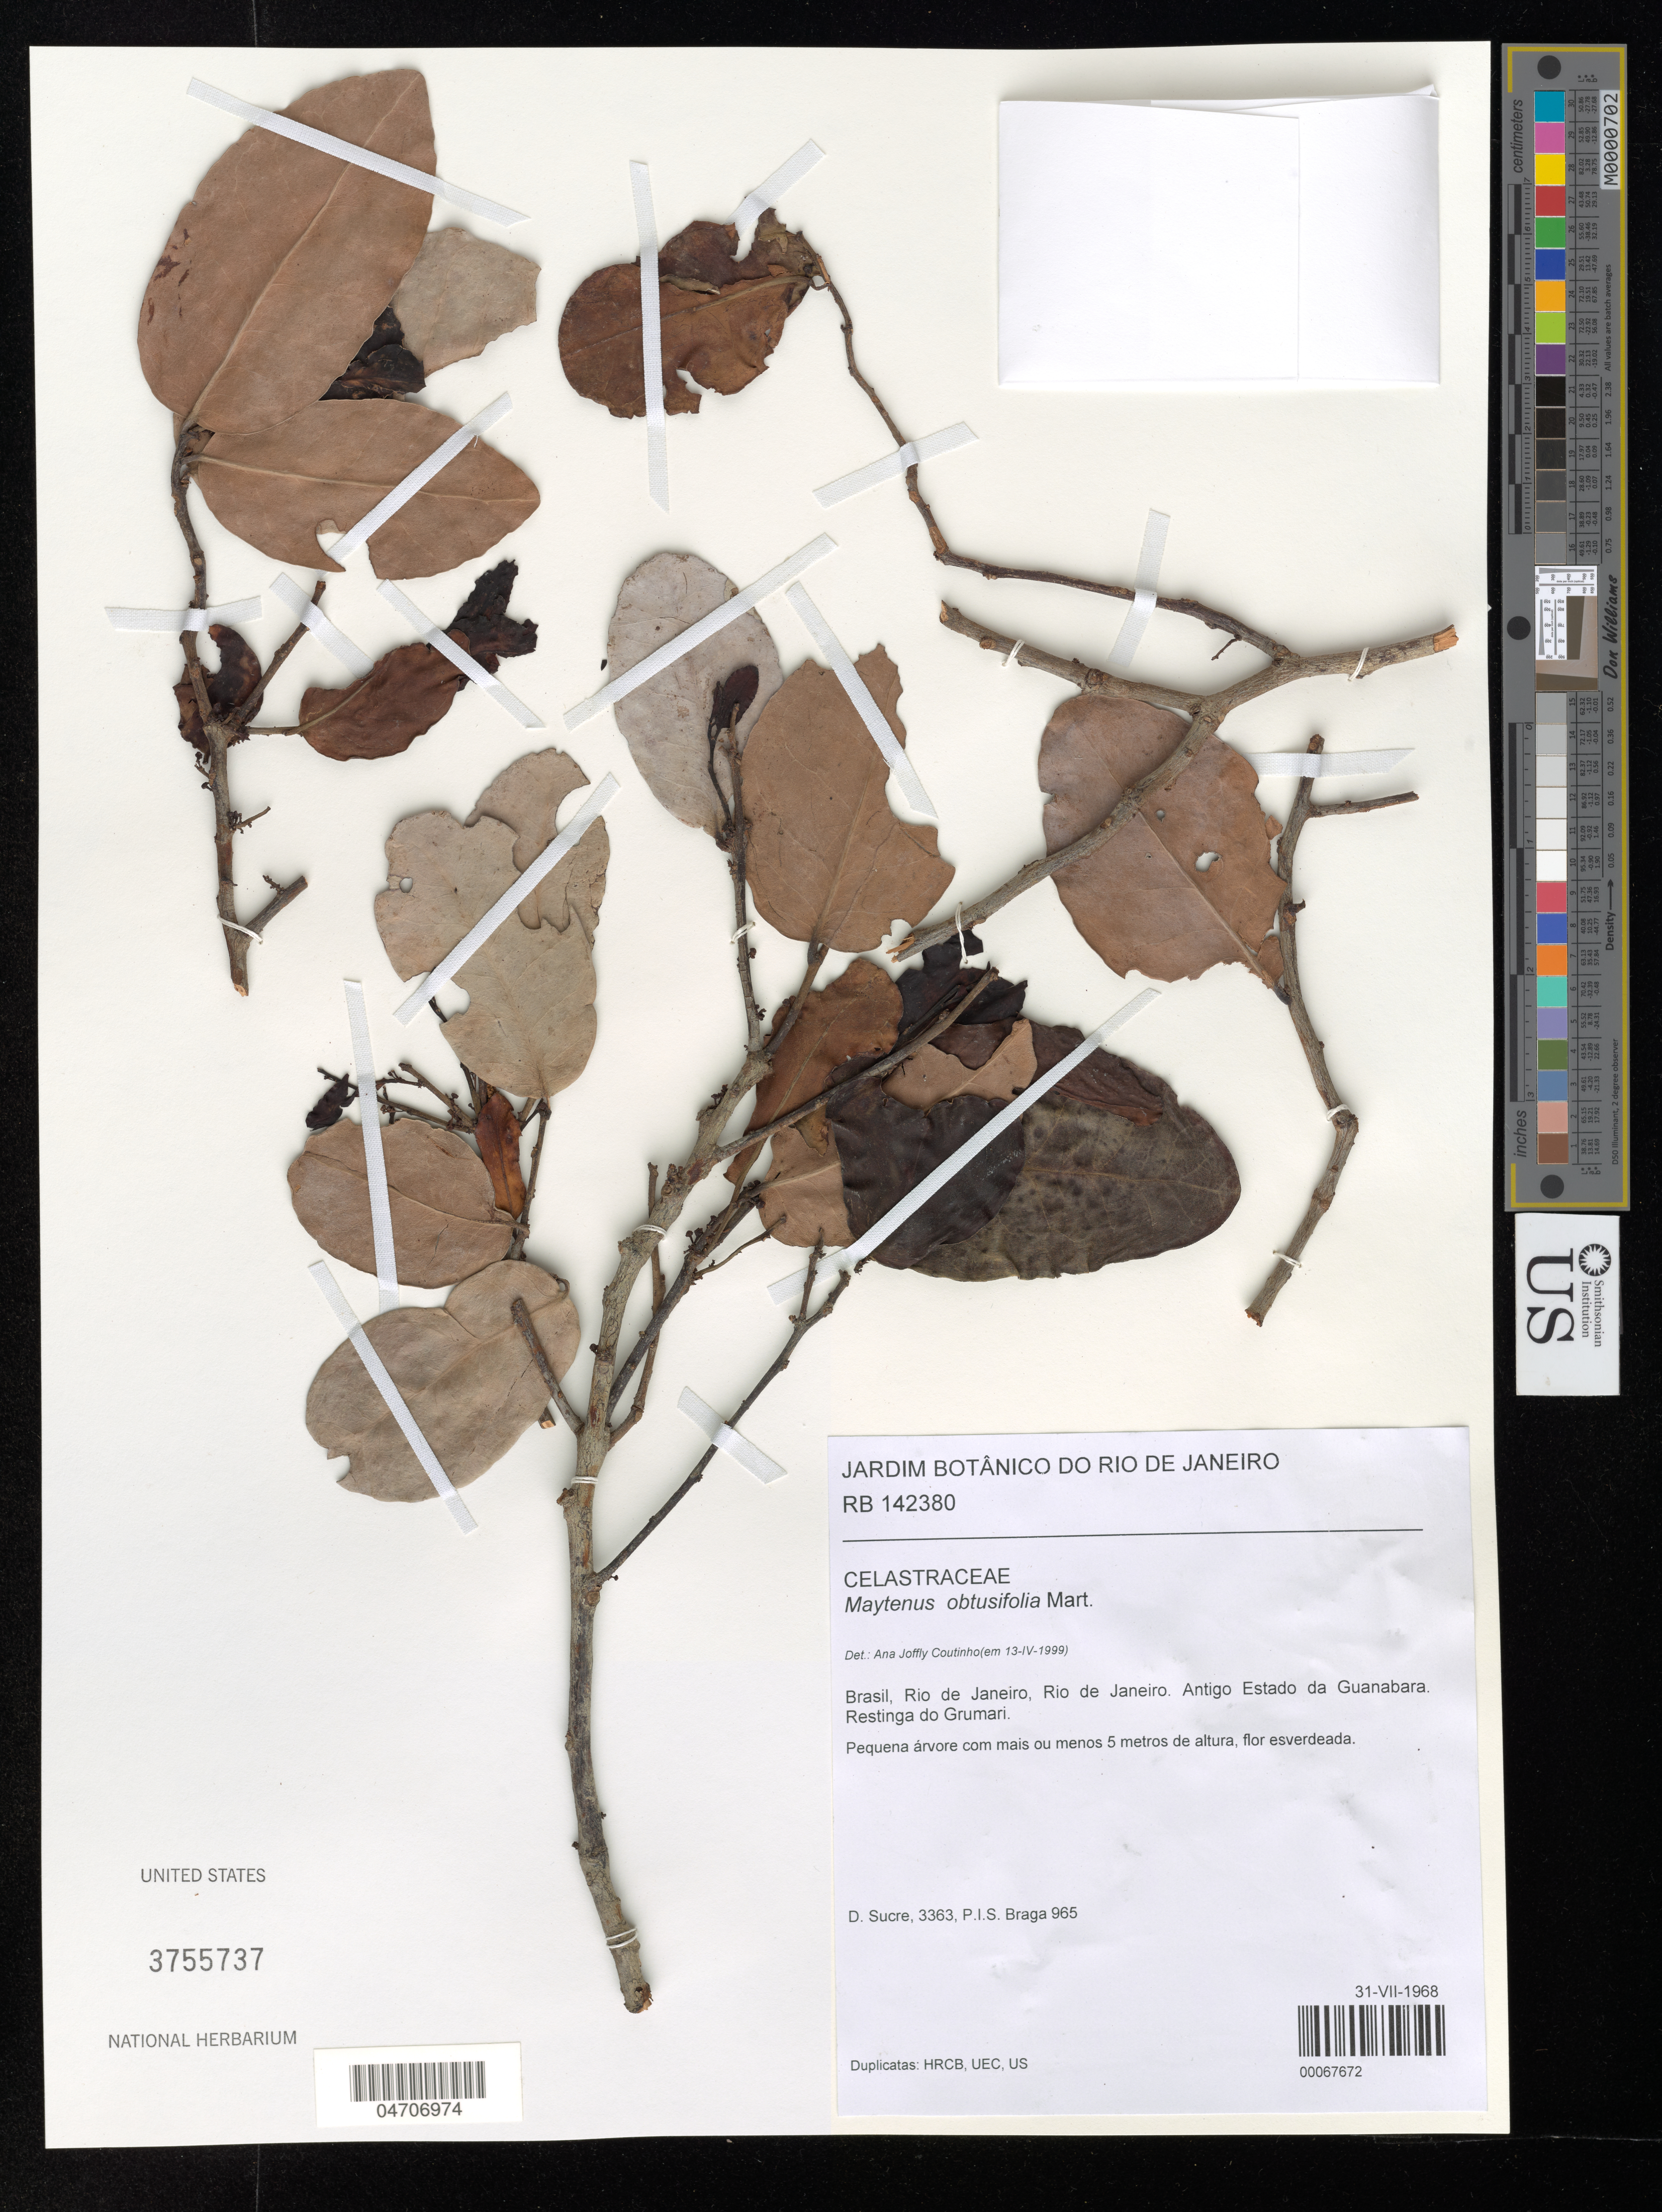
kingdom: Plantae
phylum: Tracheophyta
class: Magnoliopsida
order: Celastrales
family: Celastraceae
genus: Maytenus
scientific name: Maytenus obtusifolia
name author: Mart.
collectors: D. Sucre & P. I. S. Braga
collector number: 3363/965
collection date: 1968-07-31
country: Brazil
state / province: Rio de Janeiro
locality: Antigo Estado da Guanabara. Restinga do Grumari.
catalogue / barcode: US 3755737